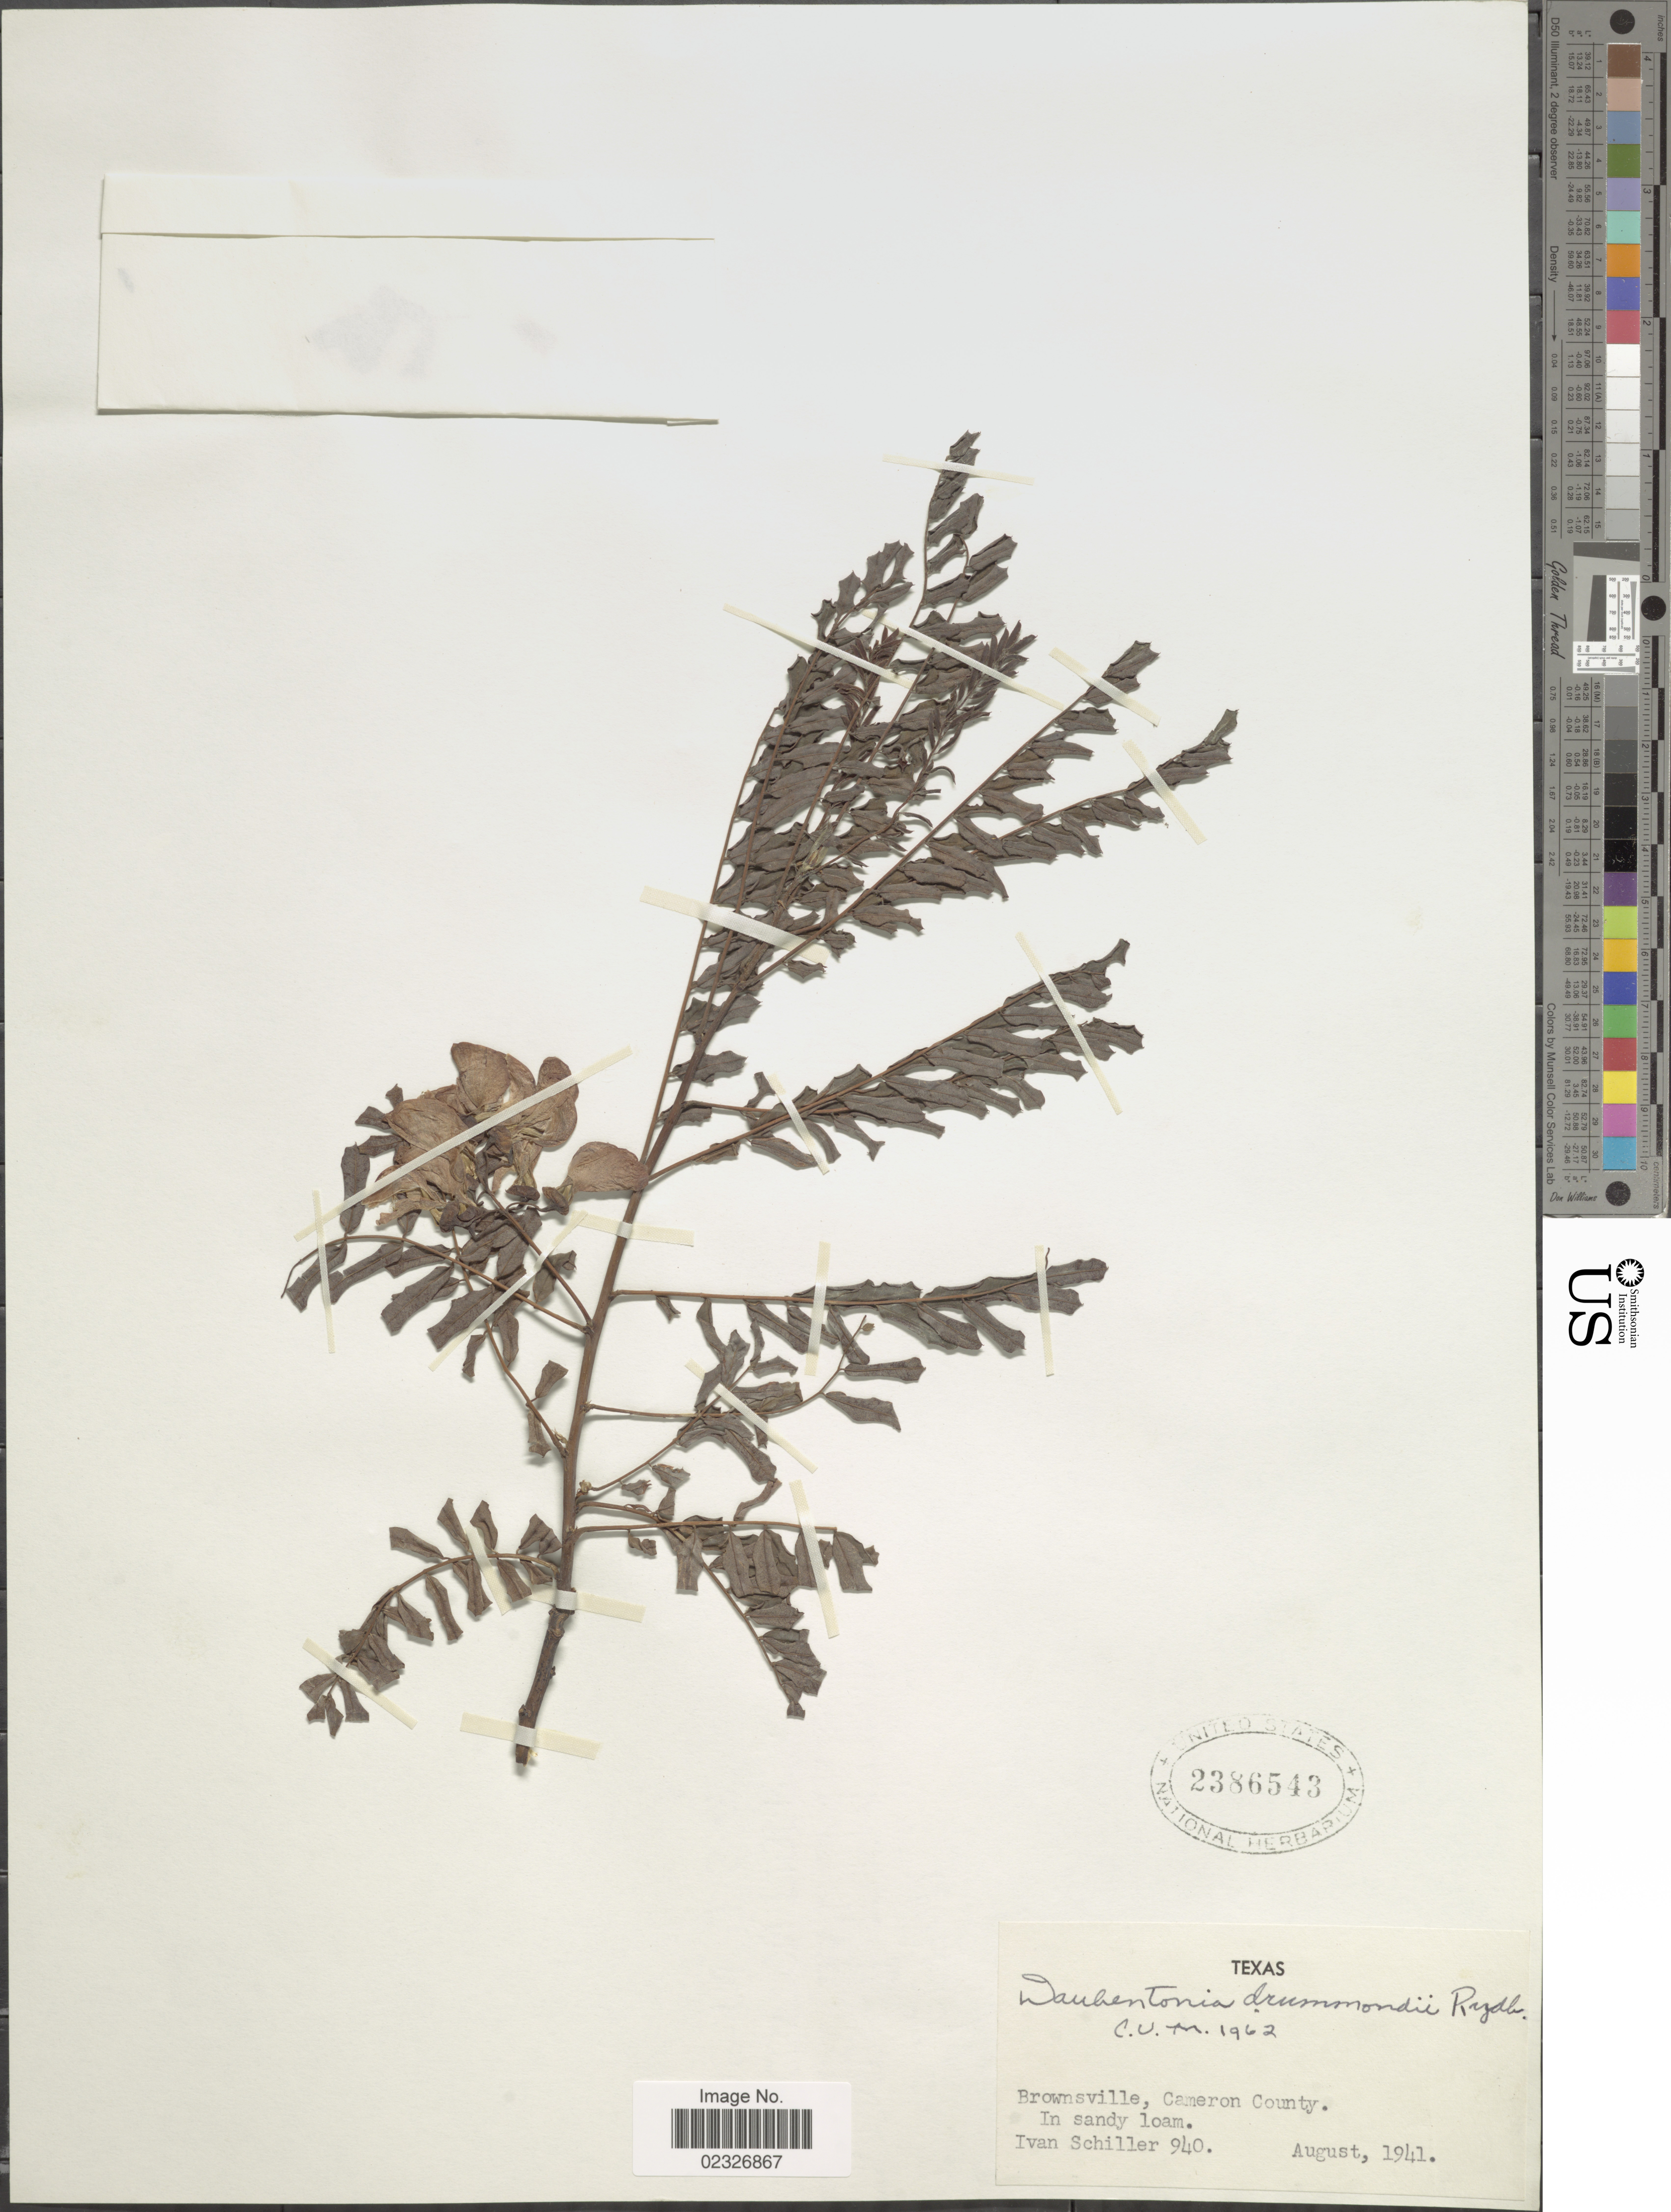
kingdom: Plantae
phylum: Tracheophyta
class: Magnoliopsida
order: Fabales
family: Fabaceae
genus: Sesbania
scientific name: Sesbania drummondii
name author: (Rydb.) Cory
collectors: I. Schiller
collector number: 940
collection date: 1941-08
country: United States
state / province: Texas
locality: Brownsville, Cameron County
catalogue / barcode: US 2386543